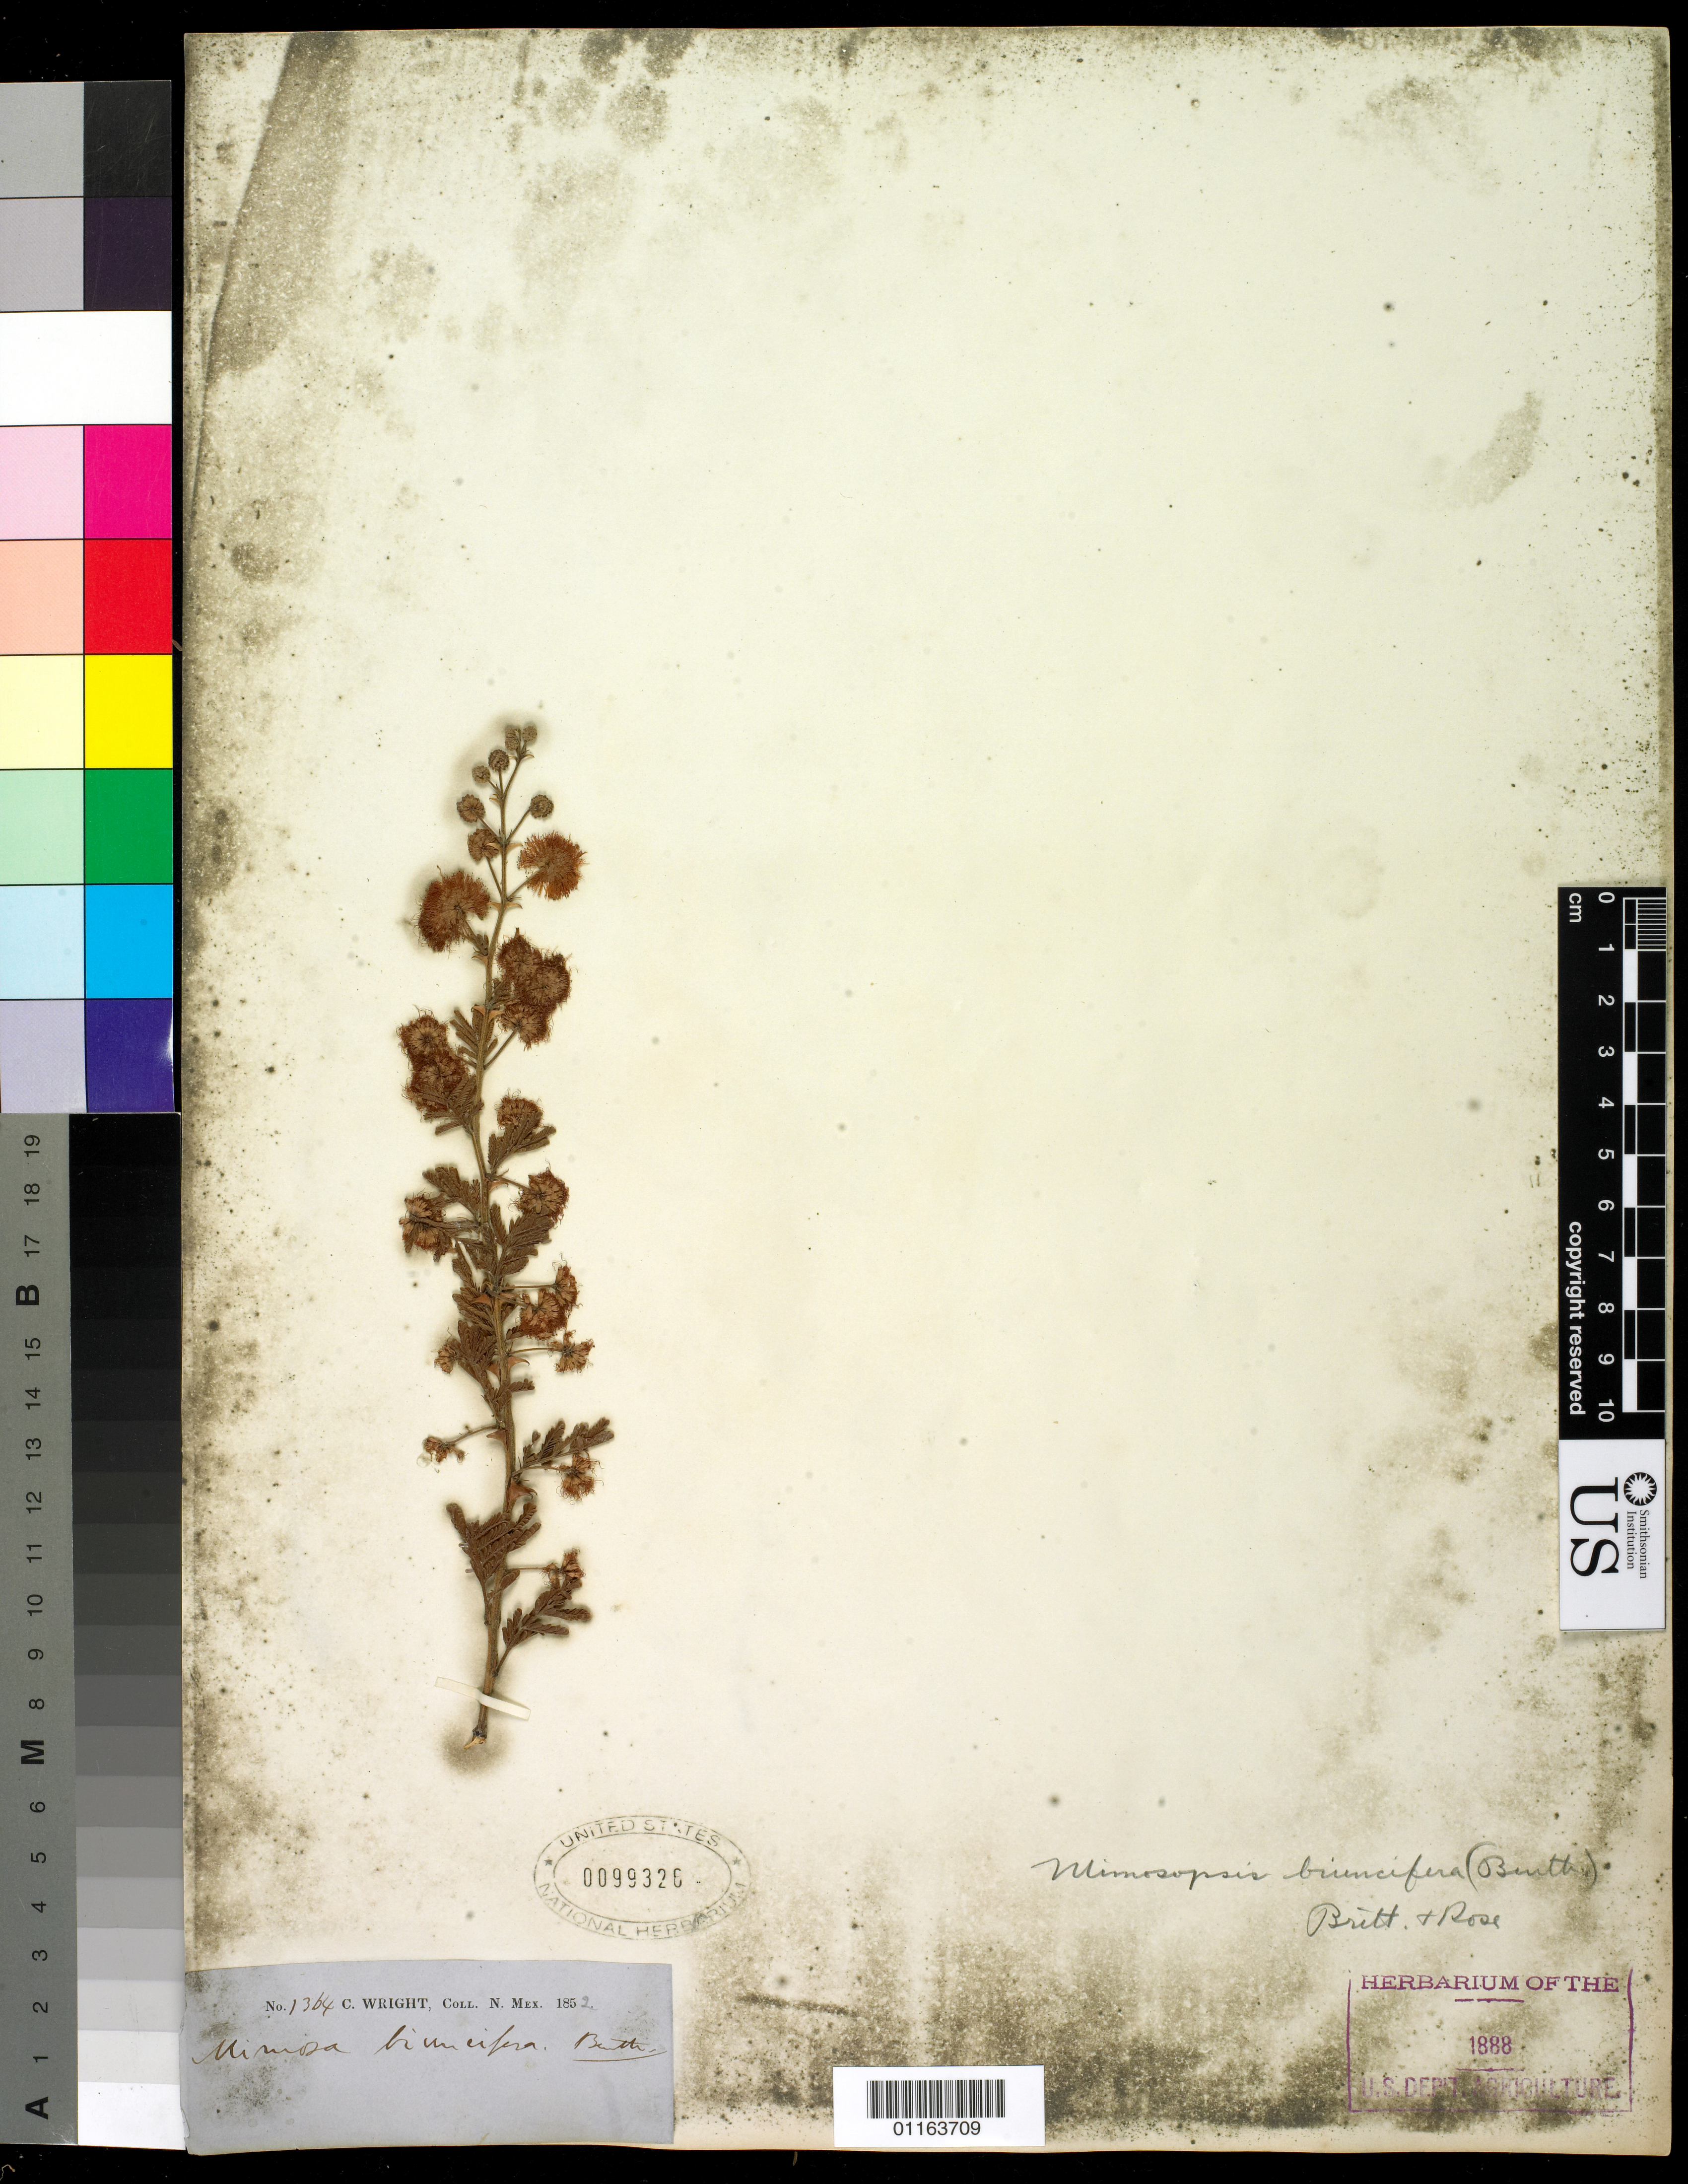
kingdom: Plantae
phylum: Tracheophyta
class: Magnoliopsida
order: Fabales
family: Fabaceae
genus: Mimosa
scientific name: Mimosa biuncifera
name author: Benth.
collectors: C. Wright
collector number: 1364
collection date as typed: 1852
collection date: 1852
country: United States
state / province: New Mexico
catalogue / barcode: US 99326